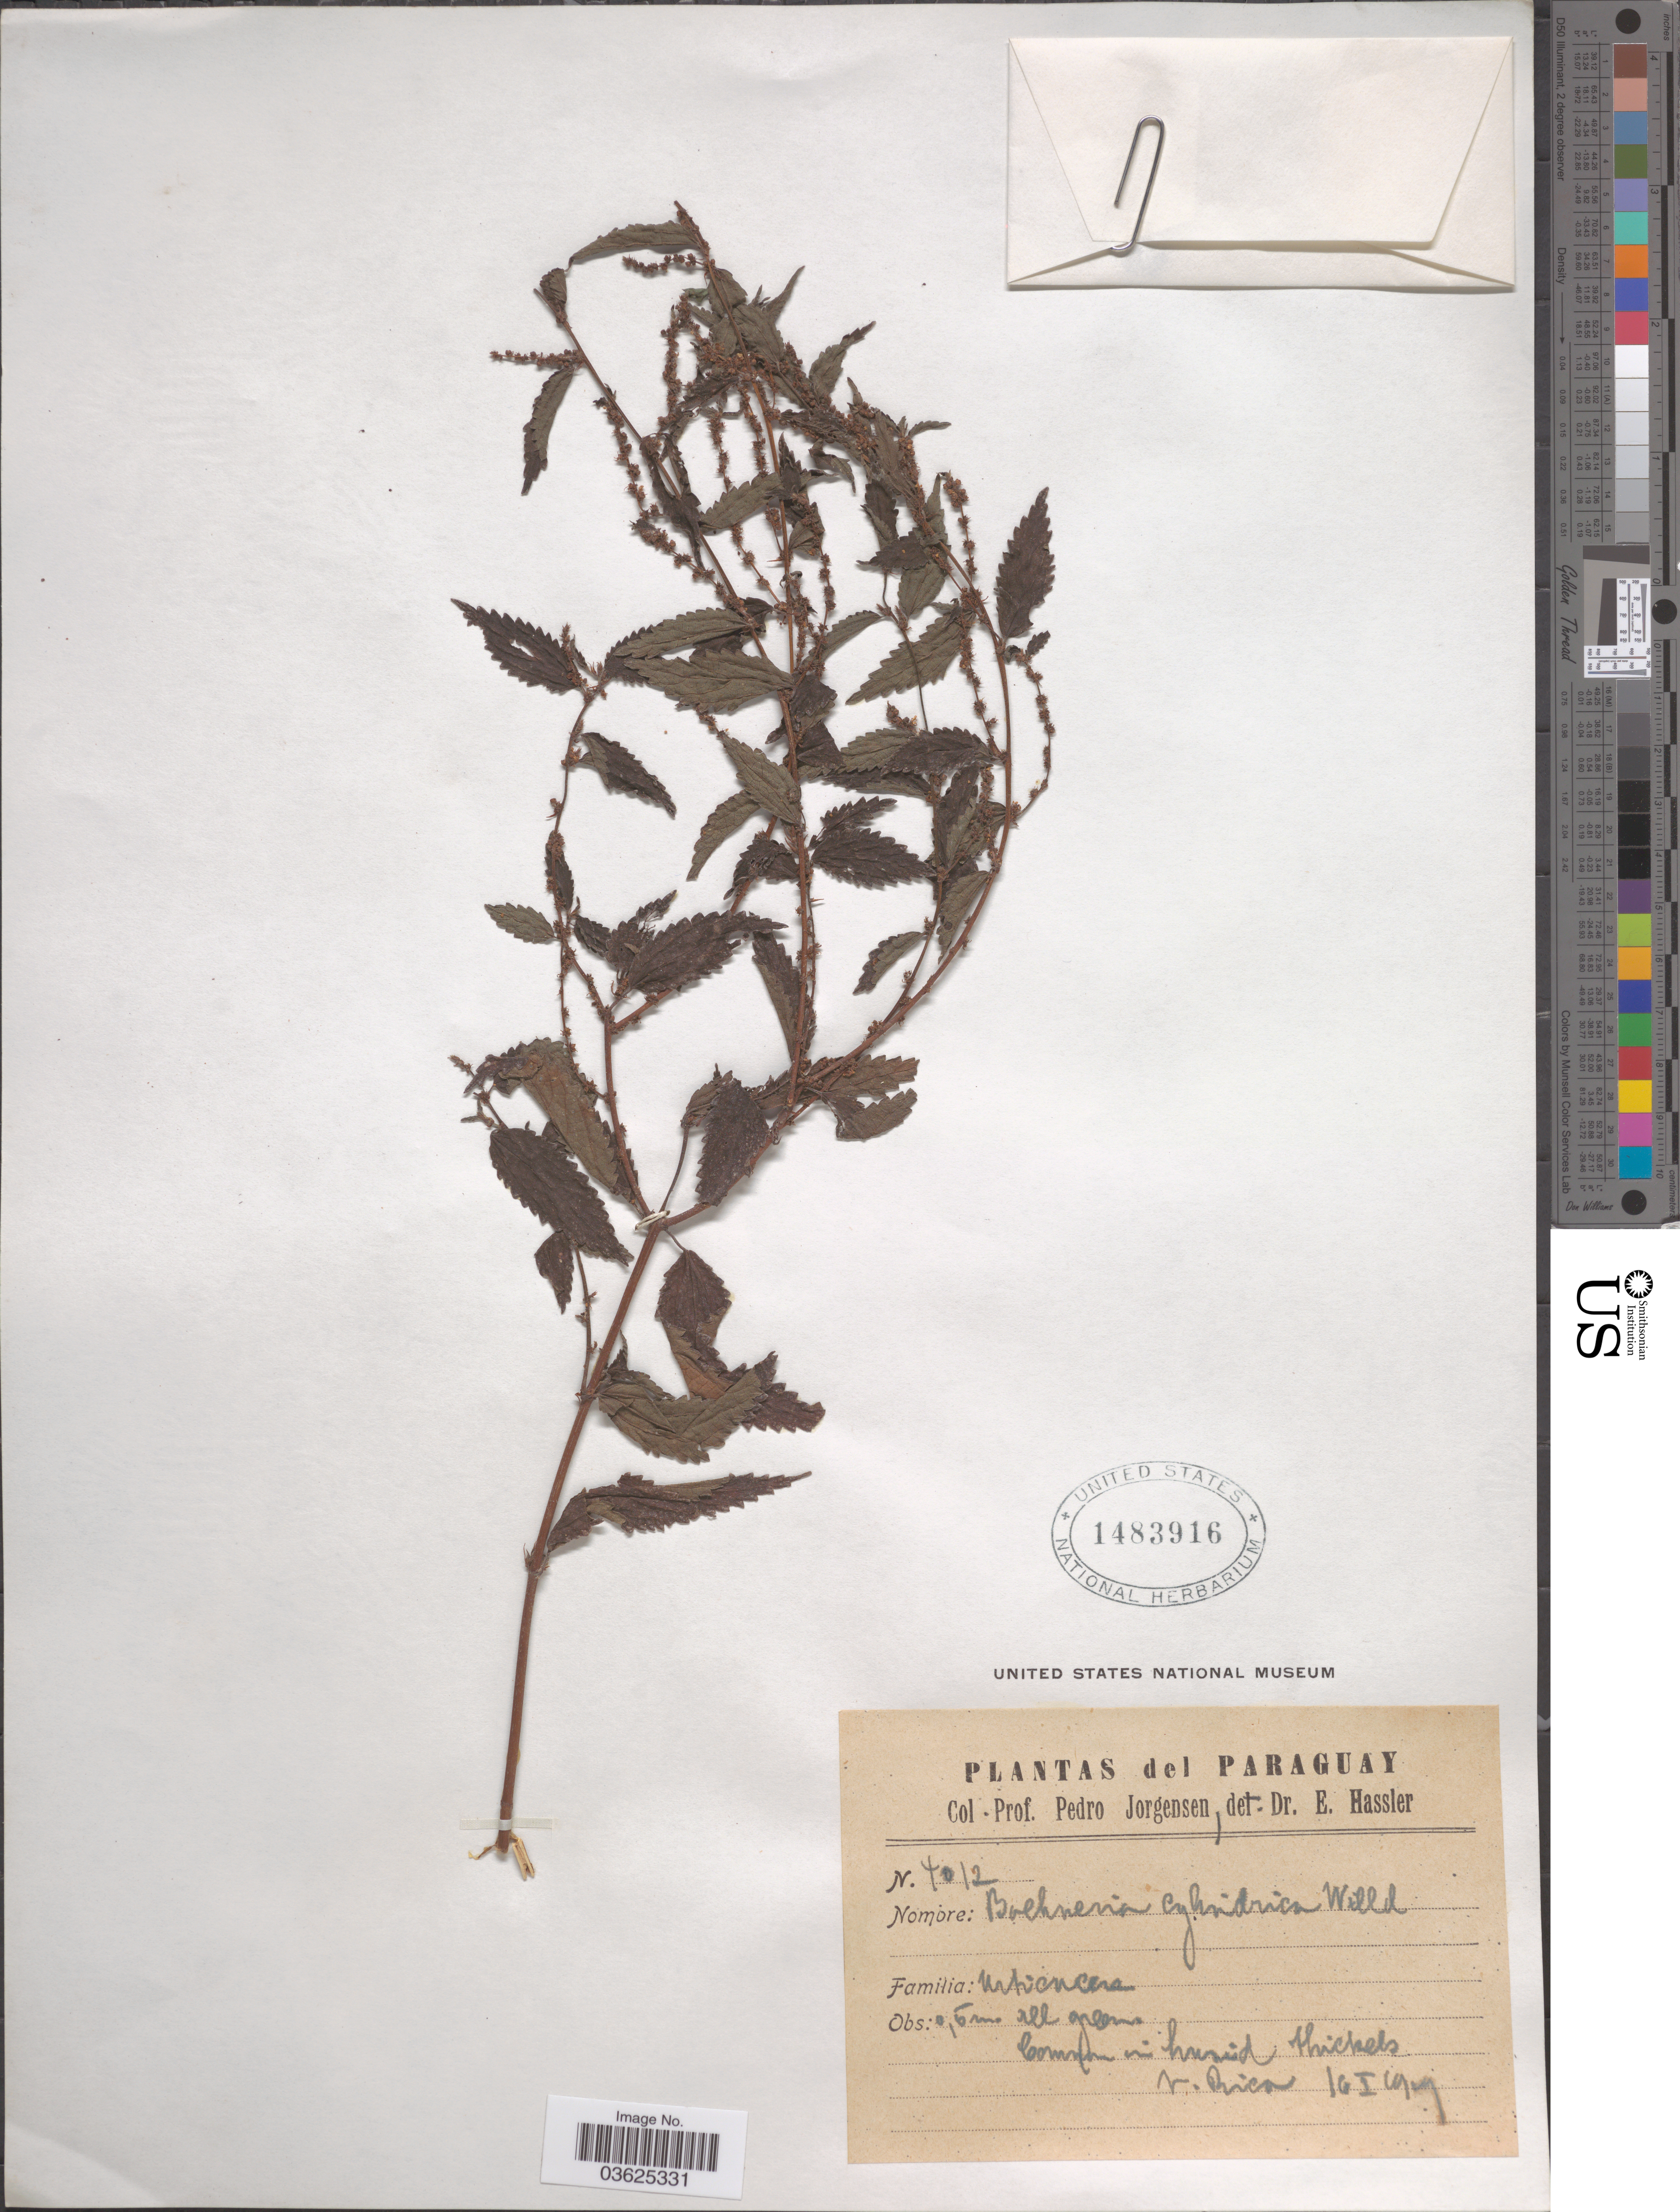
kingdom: Plantae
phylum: Tracheophyta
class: Magnoliopsida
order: Rosales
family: Urticaceae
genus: Boehmeria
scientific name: Boehmeria cylindrica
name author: (L.) Sw.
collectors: P. Jörgensen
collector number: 4012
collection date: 1919-01-16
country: Paraguay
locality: V. Rica.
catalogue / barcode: US 1483916